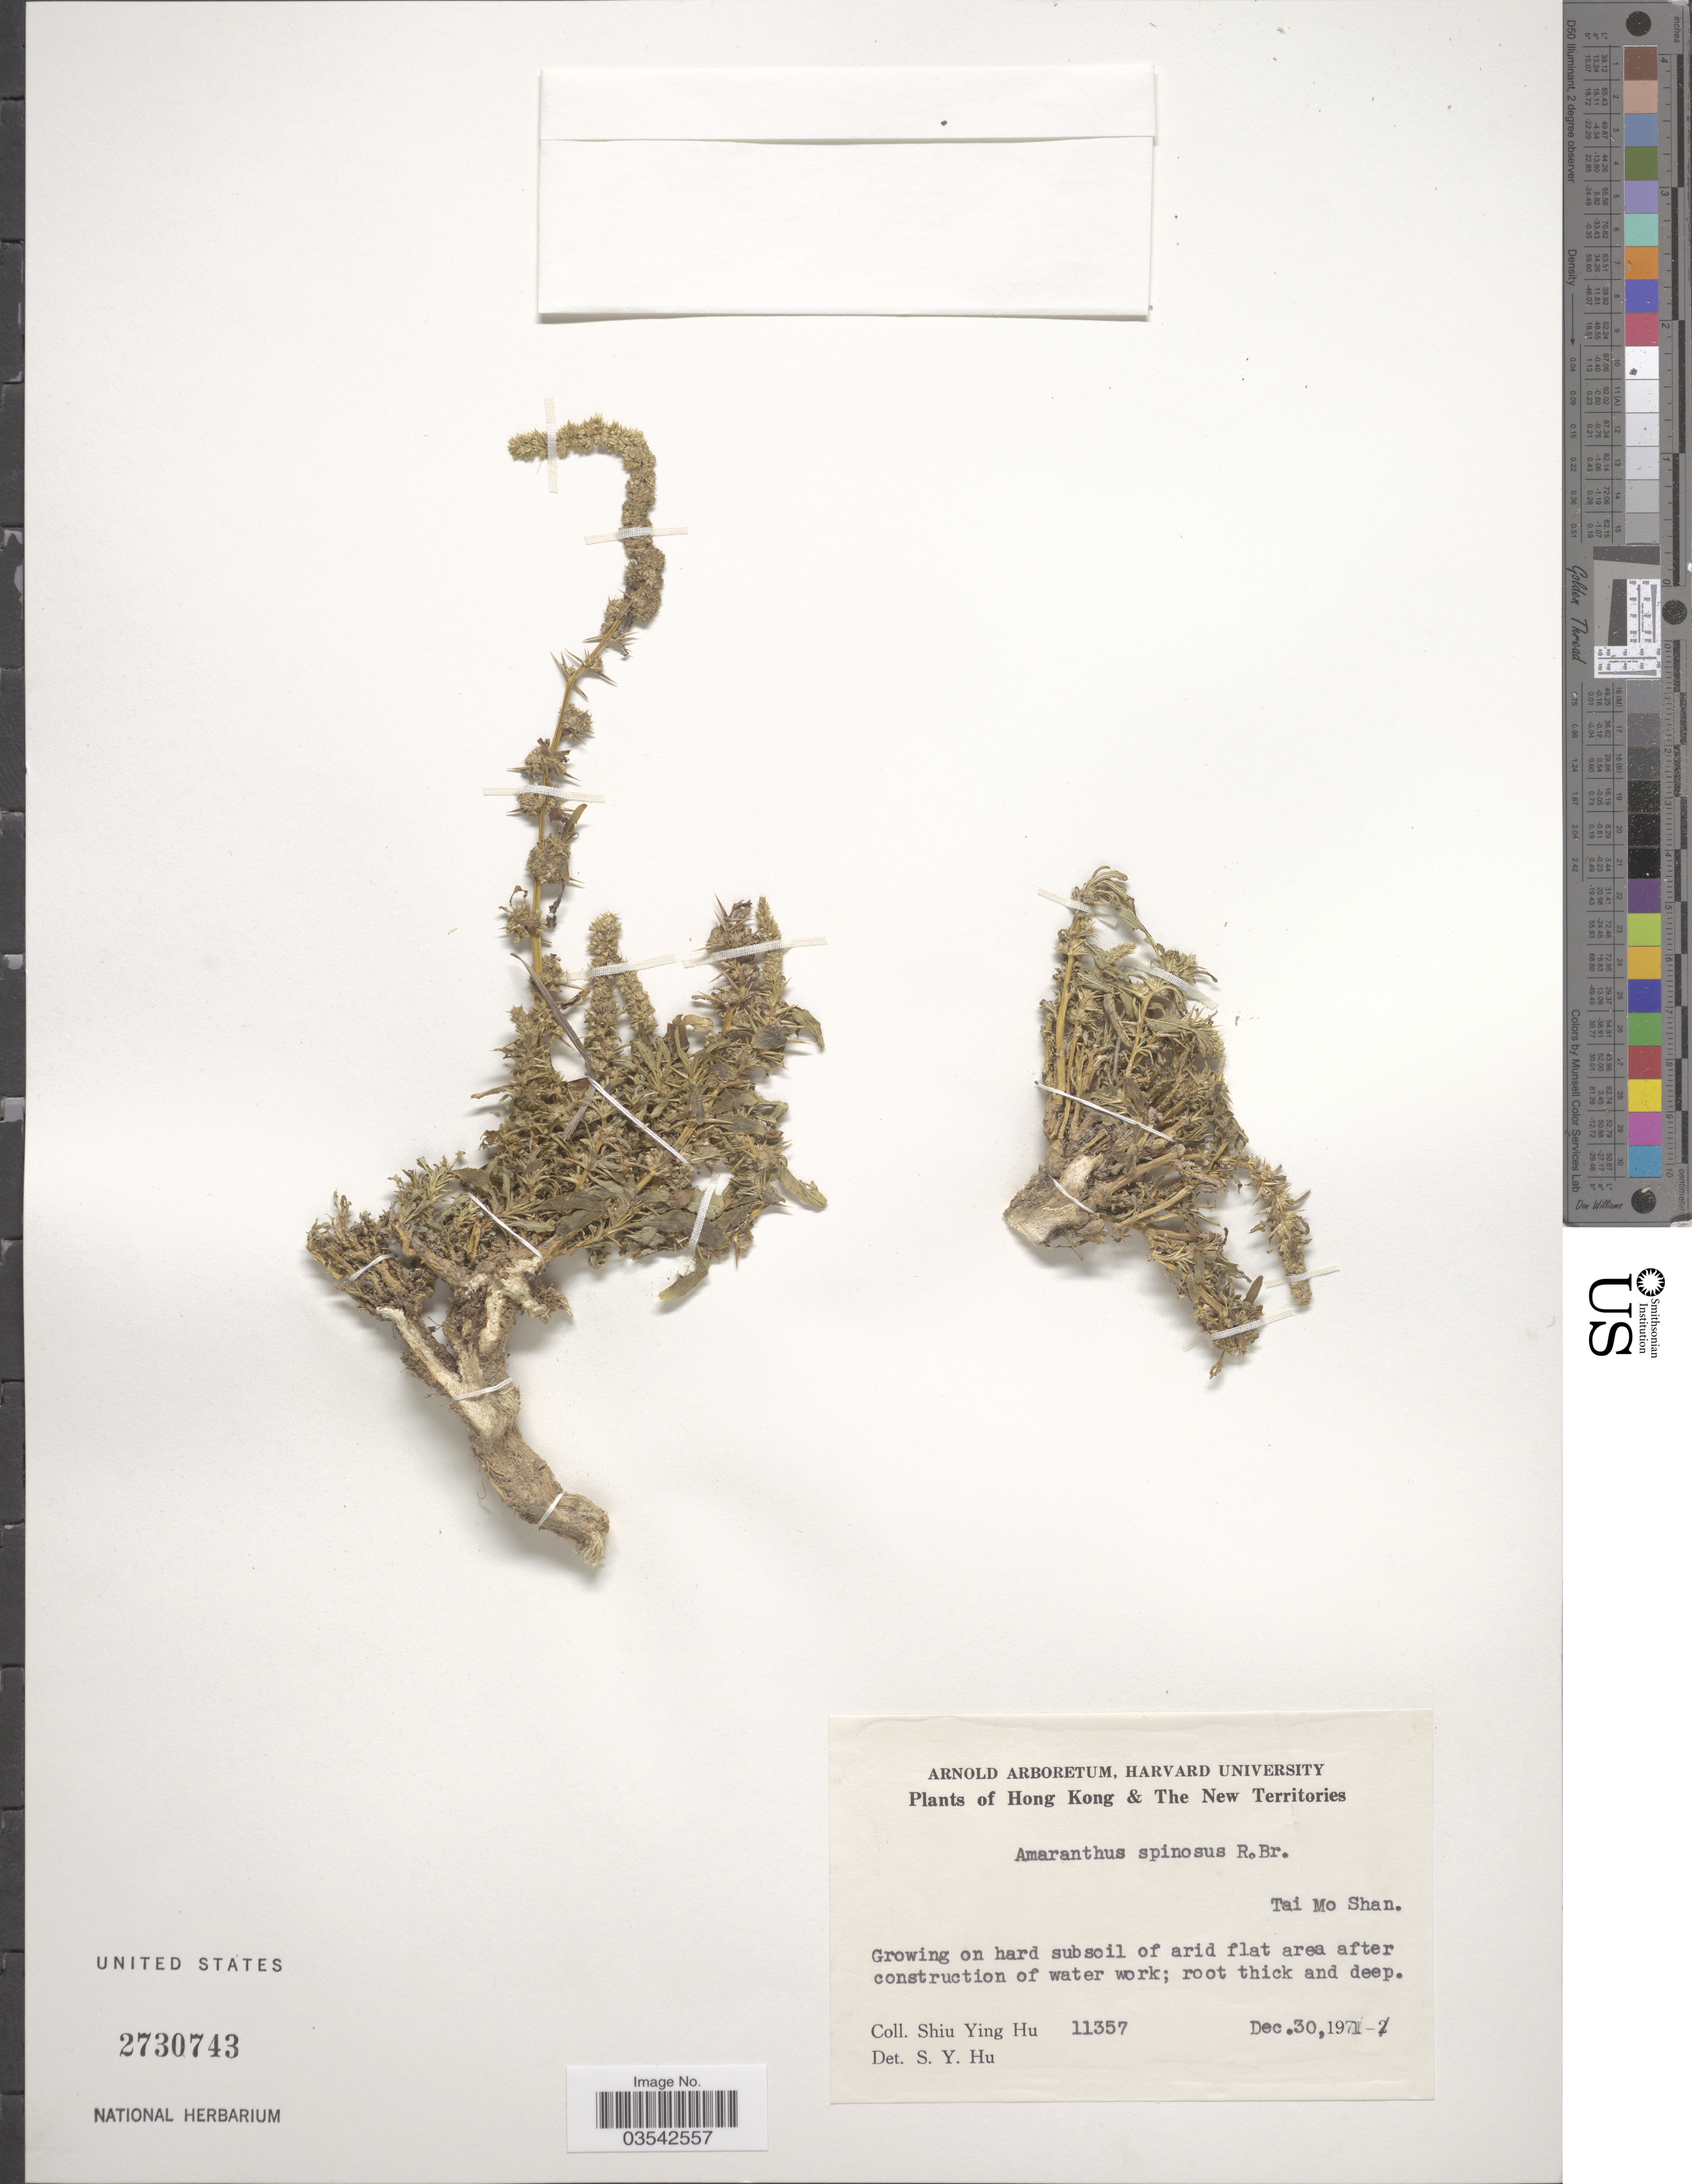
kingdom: Plantae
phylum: Tracheophyta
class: Magnoliopsida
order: Caryophyllales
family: Amaranthaceae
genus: Amaranthus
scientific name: Amaranthus spinosus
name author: L.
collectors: S. Y. Hu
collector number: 11357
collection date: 1971-12-30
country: China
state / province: Hong Kong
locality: The New Territories. Tai Mo Shan.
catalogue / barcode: US 2730743